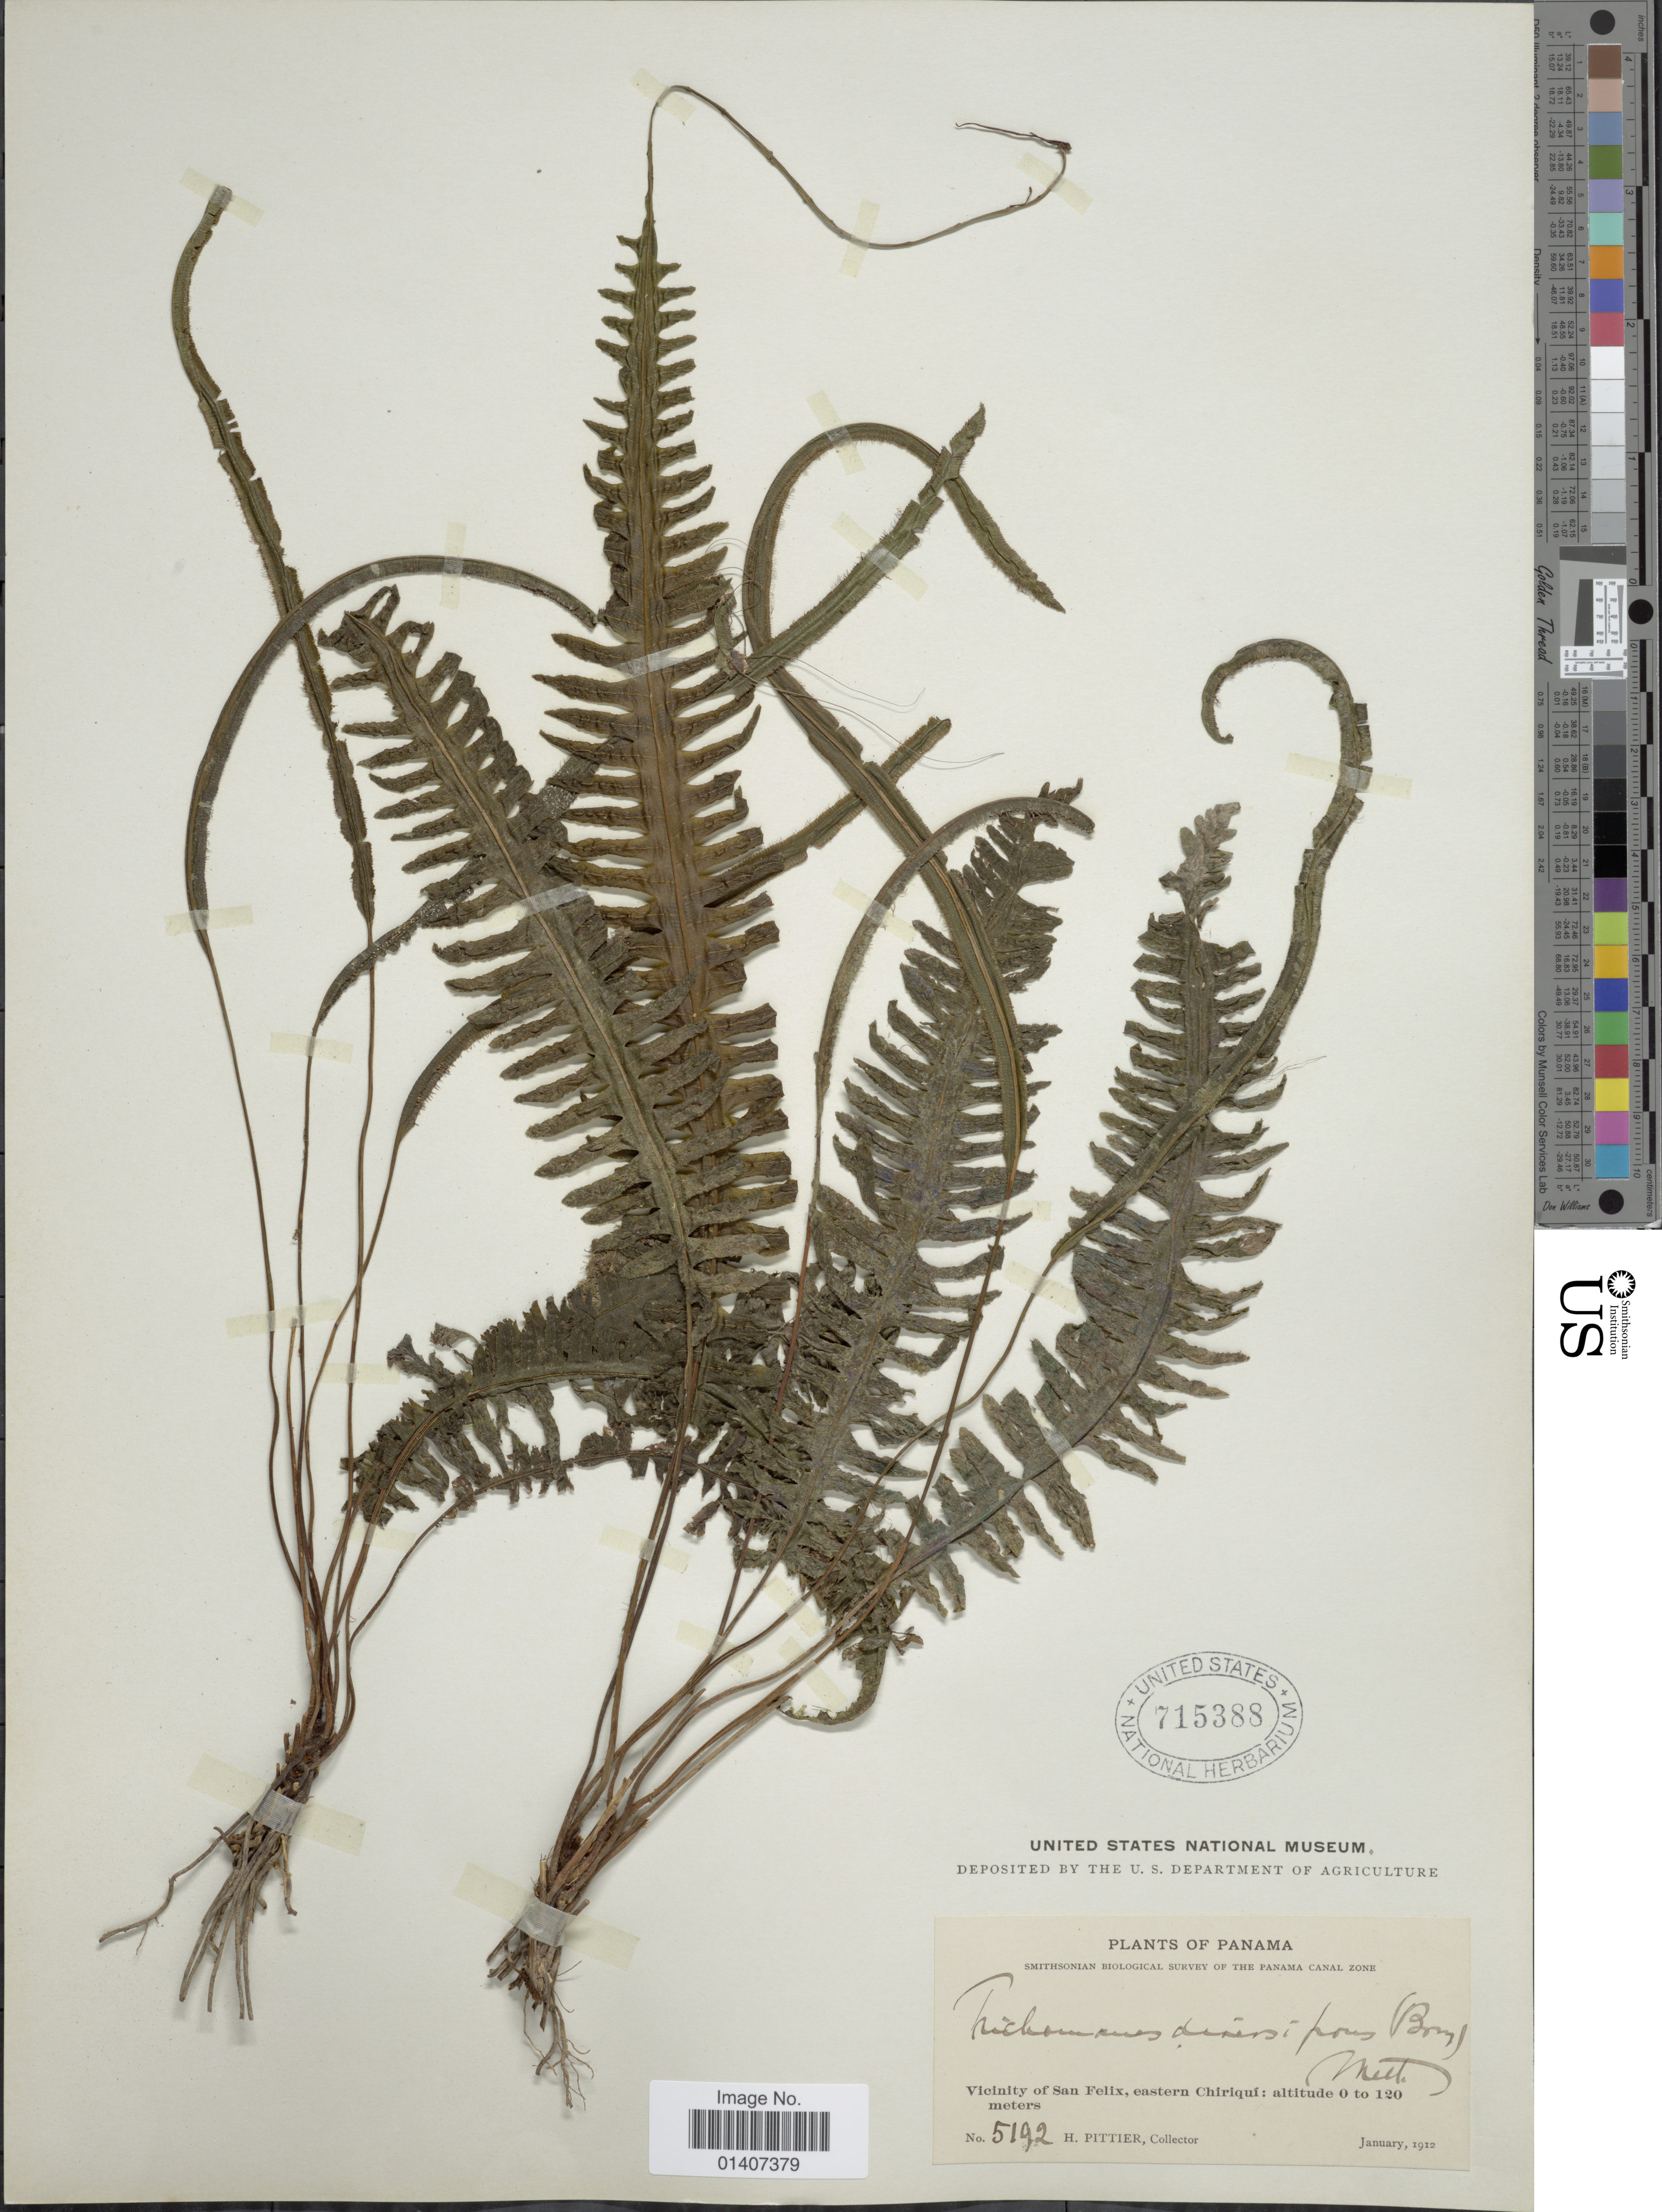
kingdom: Plantae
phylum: Tracheophyta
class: Polypodiopsida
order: Hymenophyllales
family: Hymenophyllaceae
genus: Trichomanes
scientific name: Trichomanes diversifrons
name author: (Bory) Mett. ex Sadeb.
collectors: H. F. Pittier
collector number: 5192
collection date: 1912-01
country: Panama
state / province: Chiriqui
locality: Vicinity of San Felix, eastern Chiriqui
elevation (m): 0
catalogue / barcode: US 715388